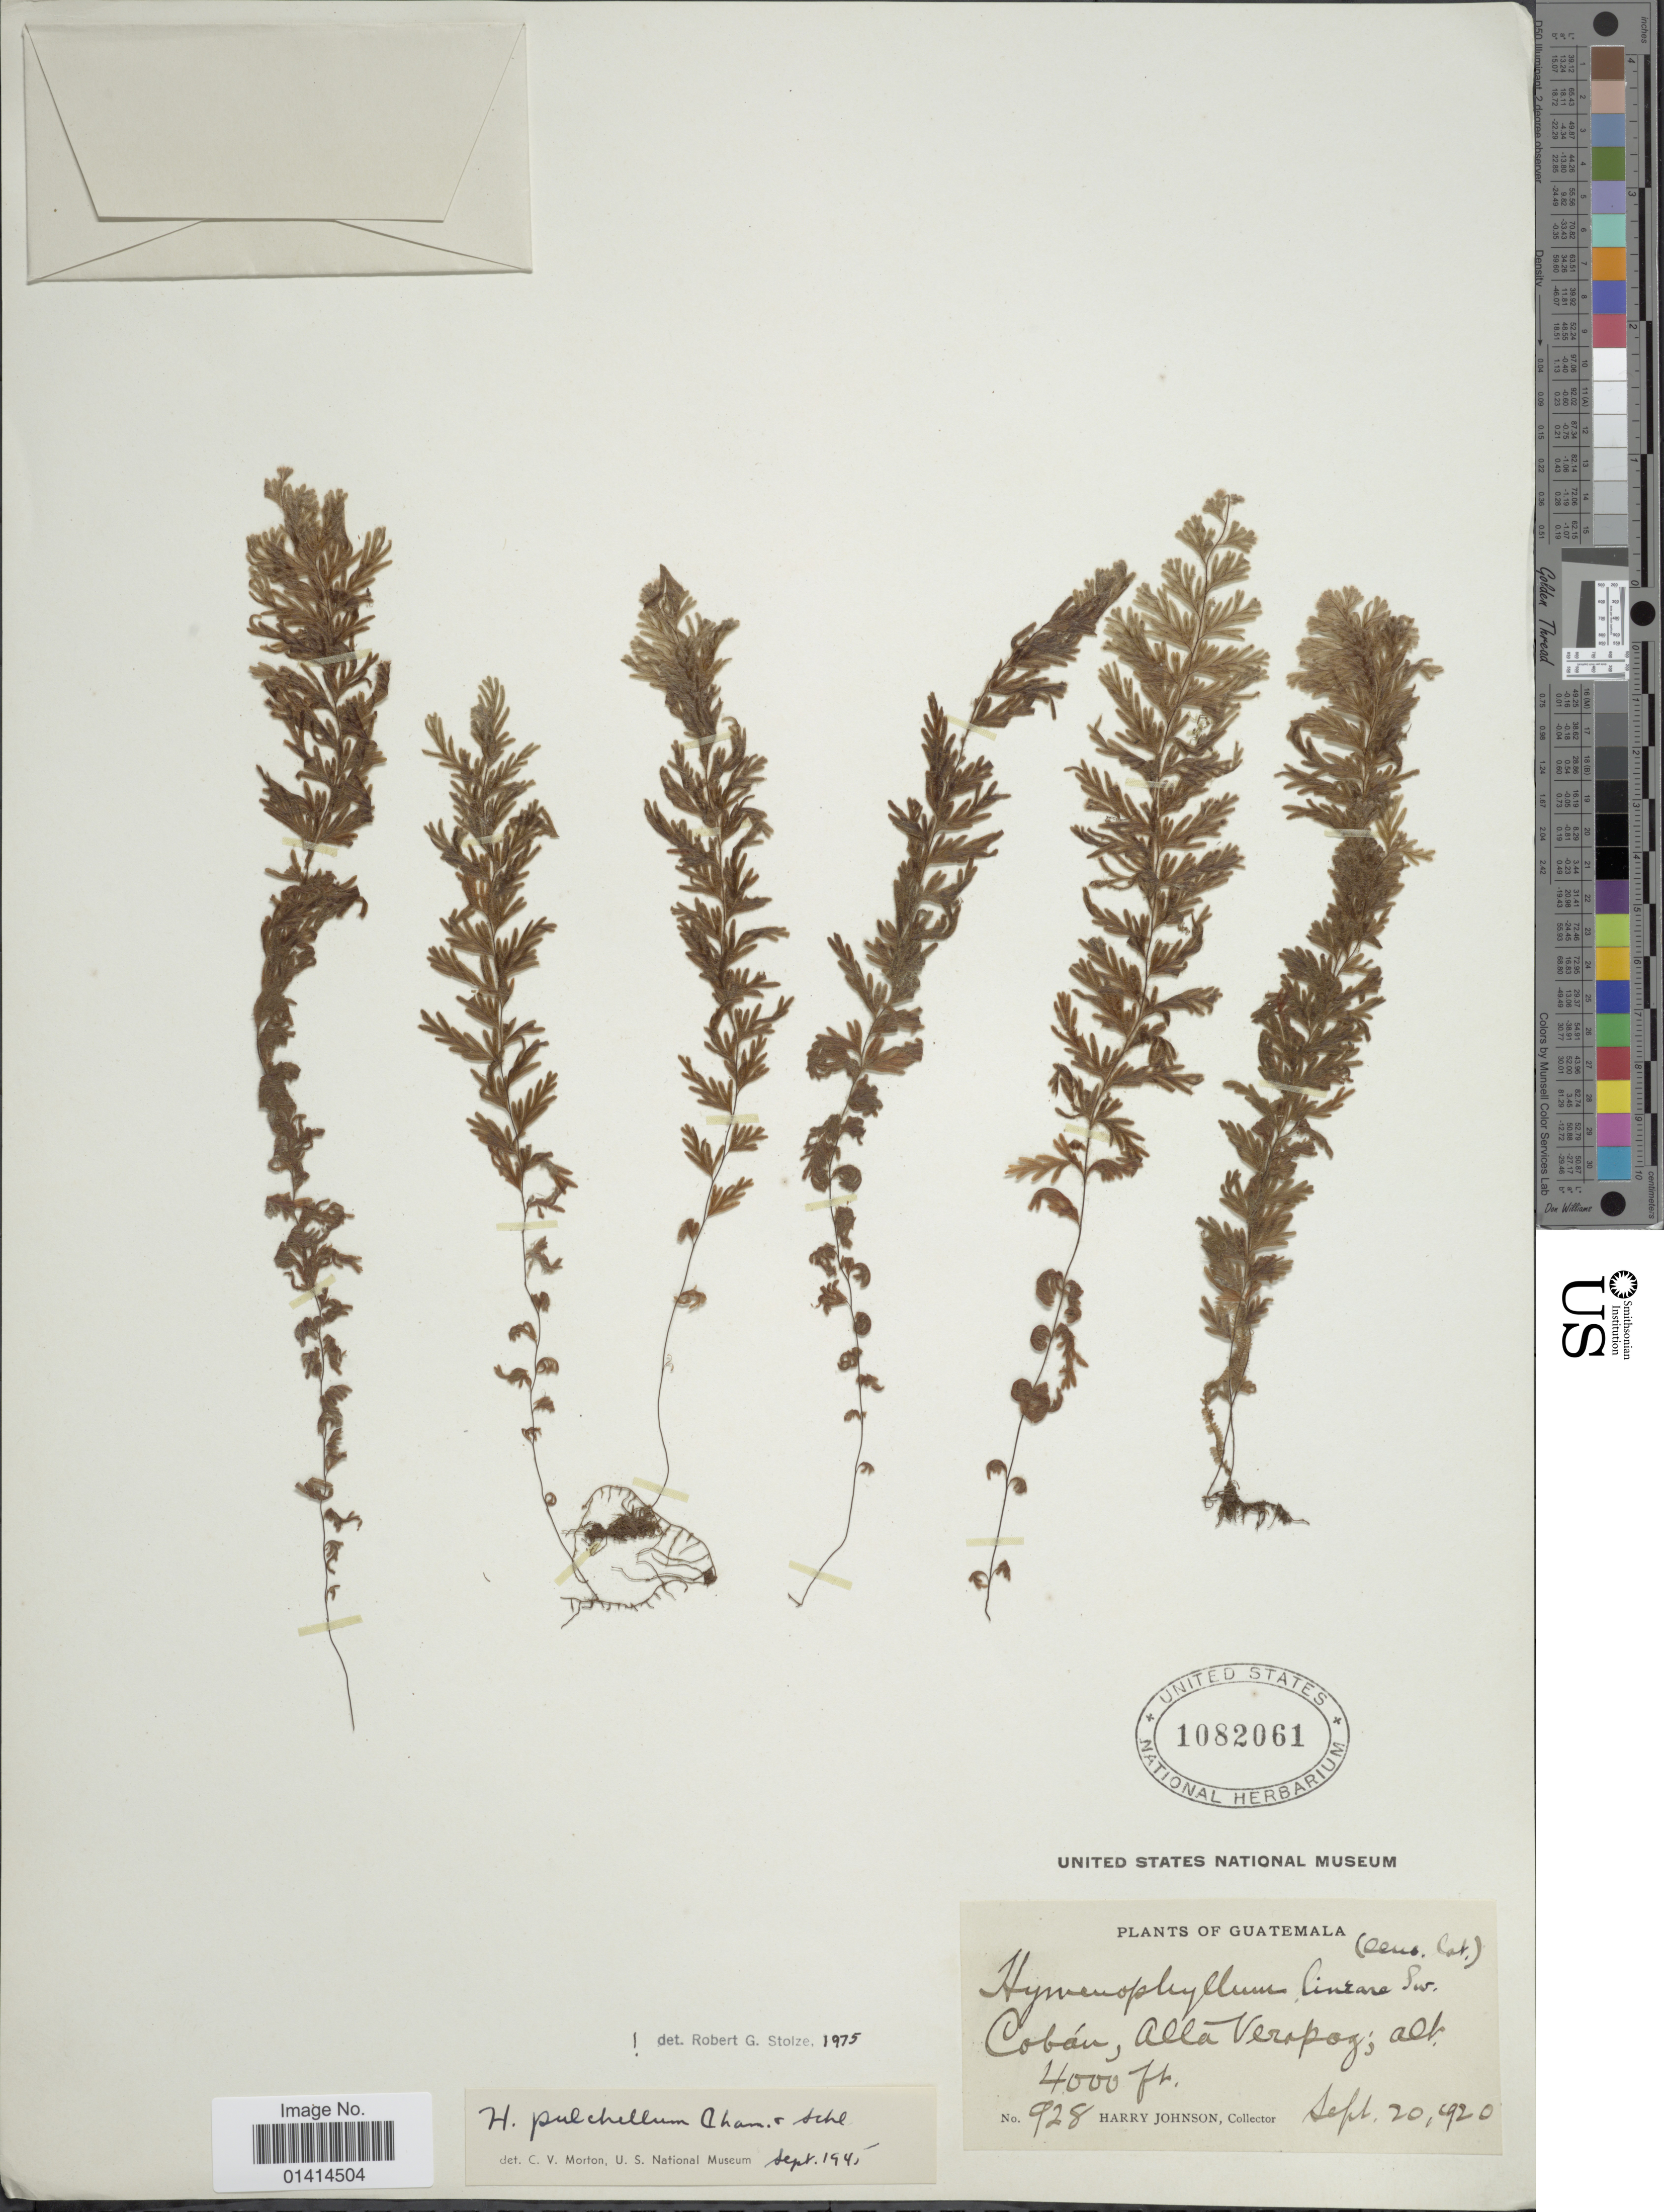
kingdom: Plantae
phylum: Tracheophyta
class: Polypodiopsida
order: Hymenophyllales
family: Hymenophyllaceae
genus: Hymenophyllum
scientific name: Hymenophyllum pulchellum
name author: Schltdl. & Cham.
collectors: H. Johnson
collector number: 928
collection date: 1920-09-20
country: Guatemala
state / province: Alta Verapaz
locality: Cobán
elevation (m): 1219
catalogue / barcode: US 1082061